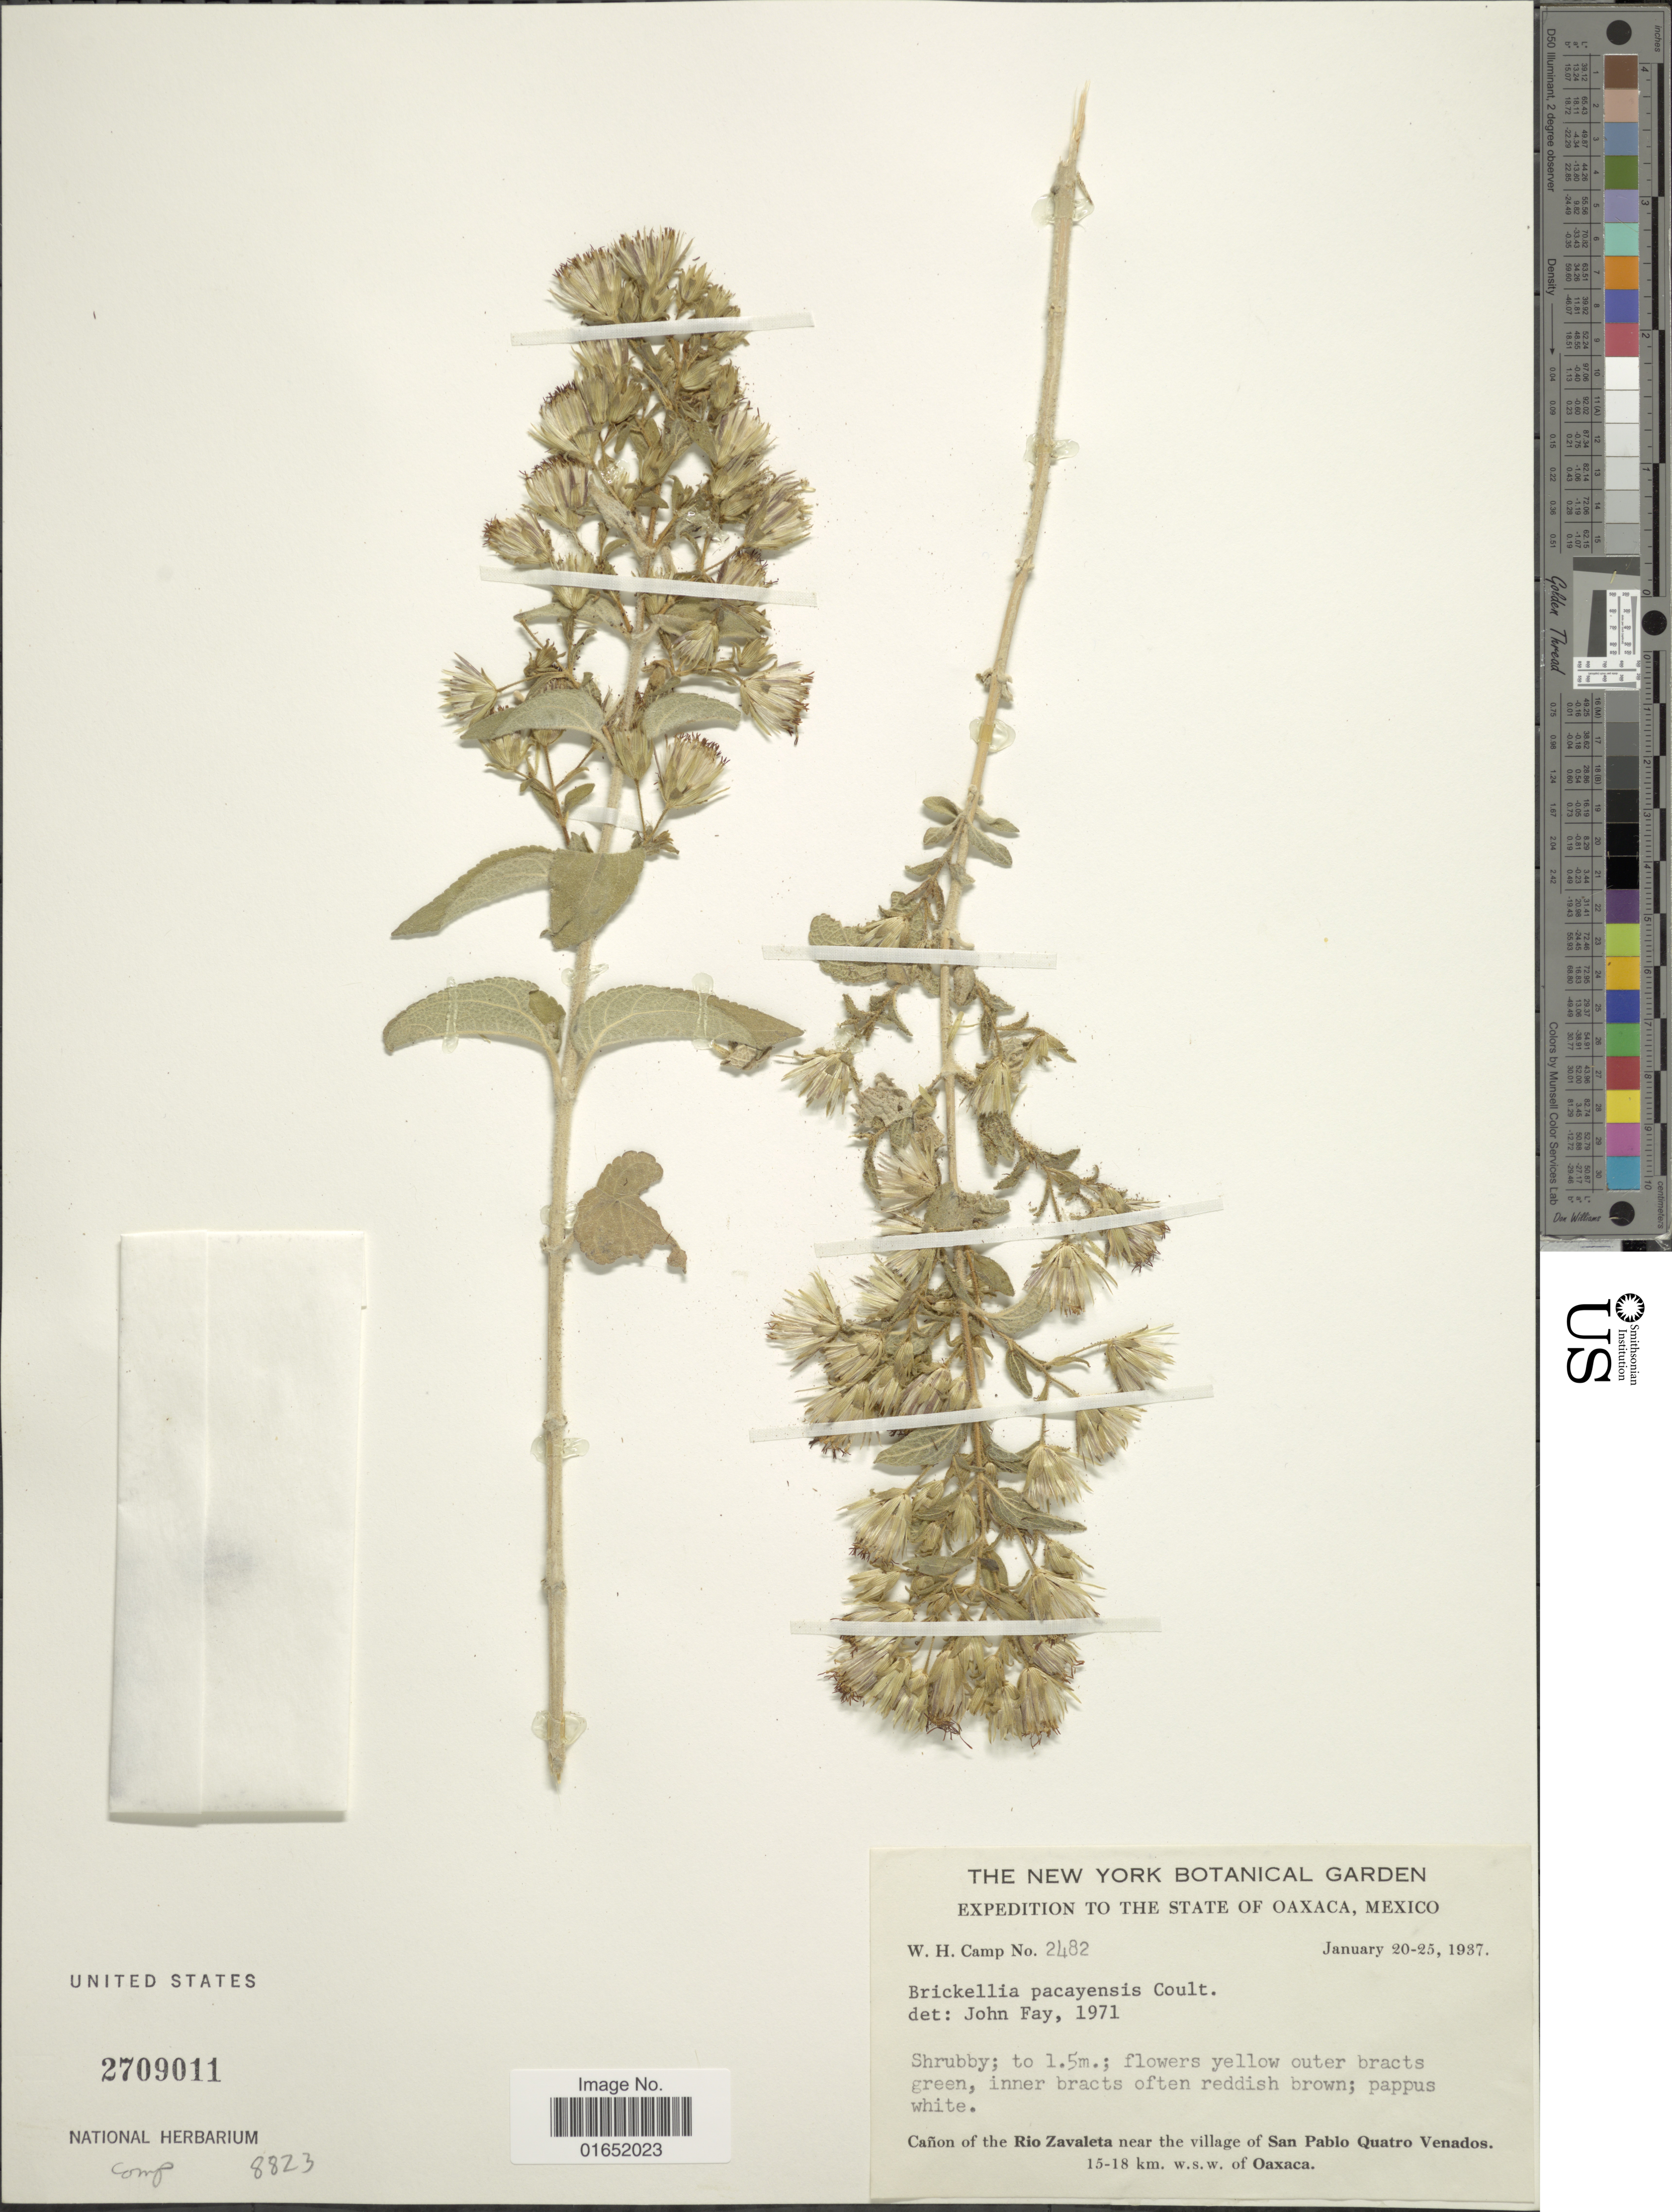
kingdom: Plantae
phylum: Tracheophyta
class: Magnoliopsida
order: Asterales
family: Asteraceae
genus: Brickellia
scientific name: Brickellia pacayensis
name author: J.M. Coult.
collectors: W. H. Camp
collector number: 2482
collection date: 1937-01-20/1937-01-25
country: Mexico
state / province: Oaxaca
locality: Cañon of the Rio Zavaleta near the village of San Pedro Quatro Venados, 15-18 km w.s.w. of Oaxaca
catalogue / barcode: US 2709011